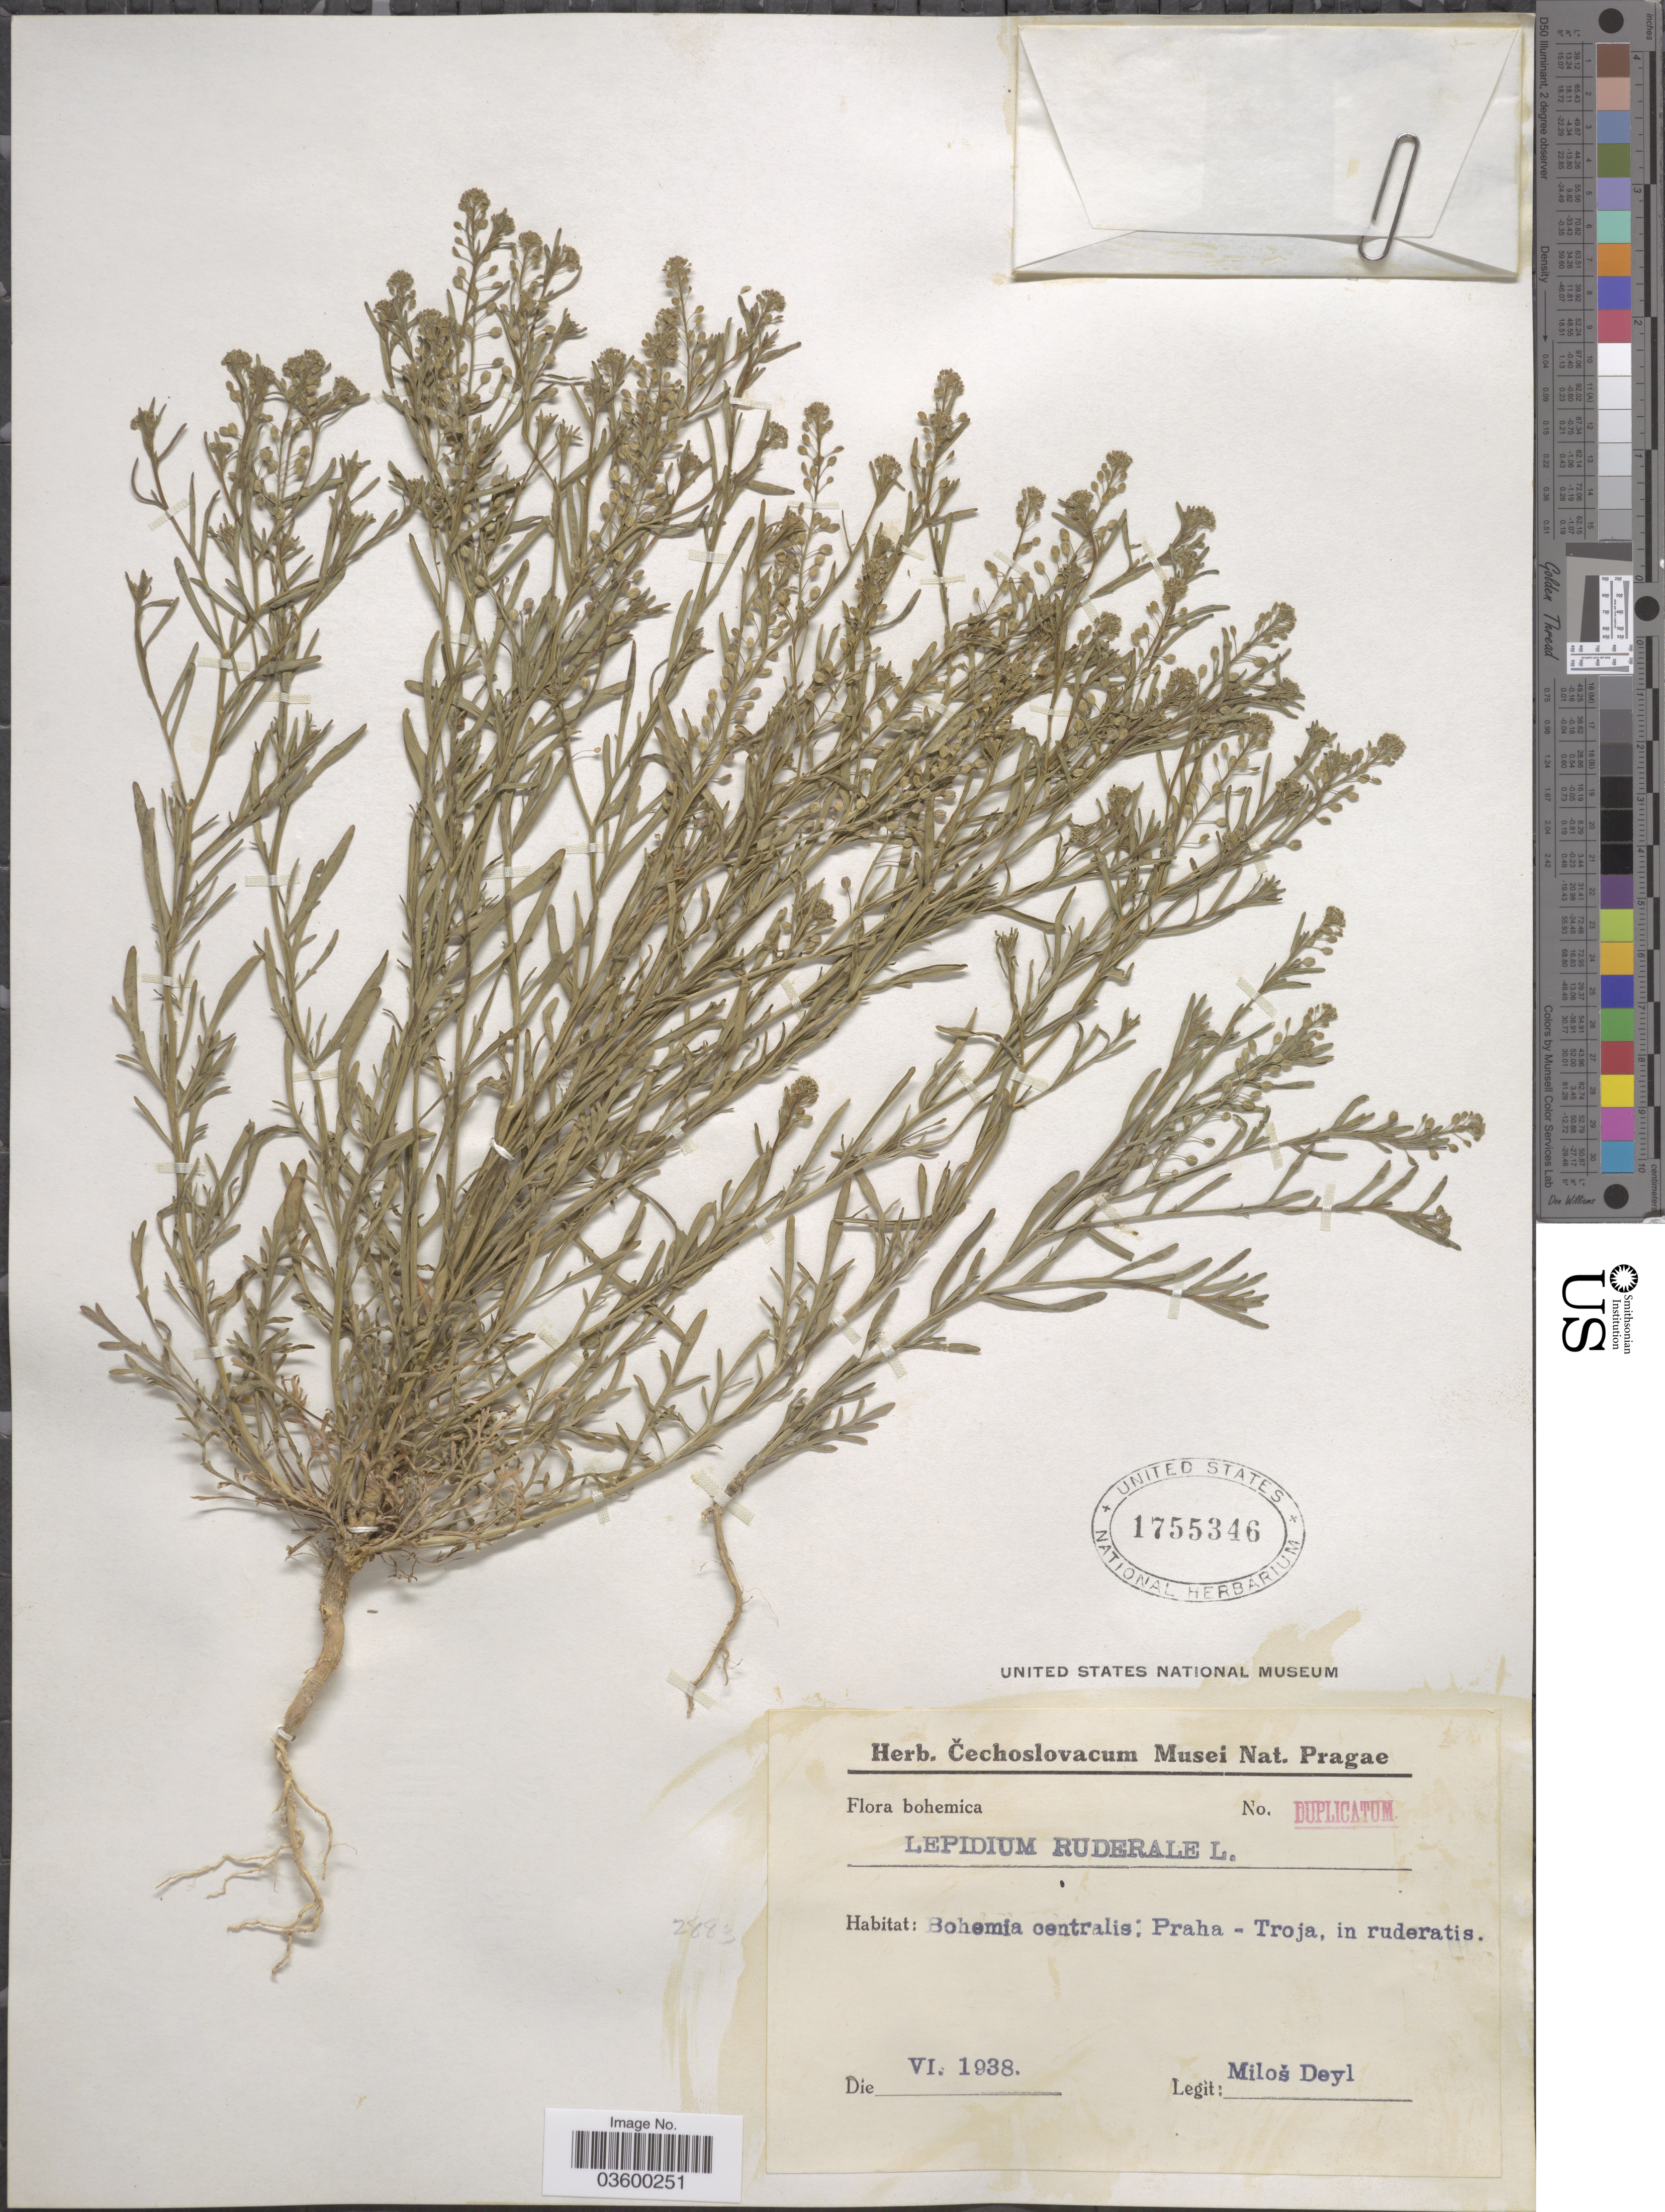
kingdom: Plantae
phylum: Tracheophyta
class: Magnoliopsida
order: Brassicales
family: Brassicaceae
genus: Lepidium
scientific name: Lepidium ruderale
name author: Burm. f.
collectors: M. Deyl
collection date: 1938-06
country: Czechia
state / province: Central Bohemian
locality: Bohemia centralis: Praha - Troja, in ruderatis.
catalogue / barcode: US 1755346